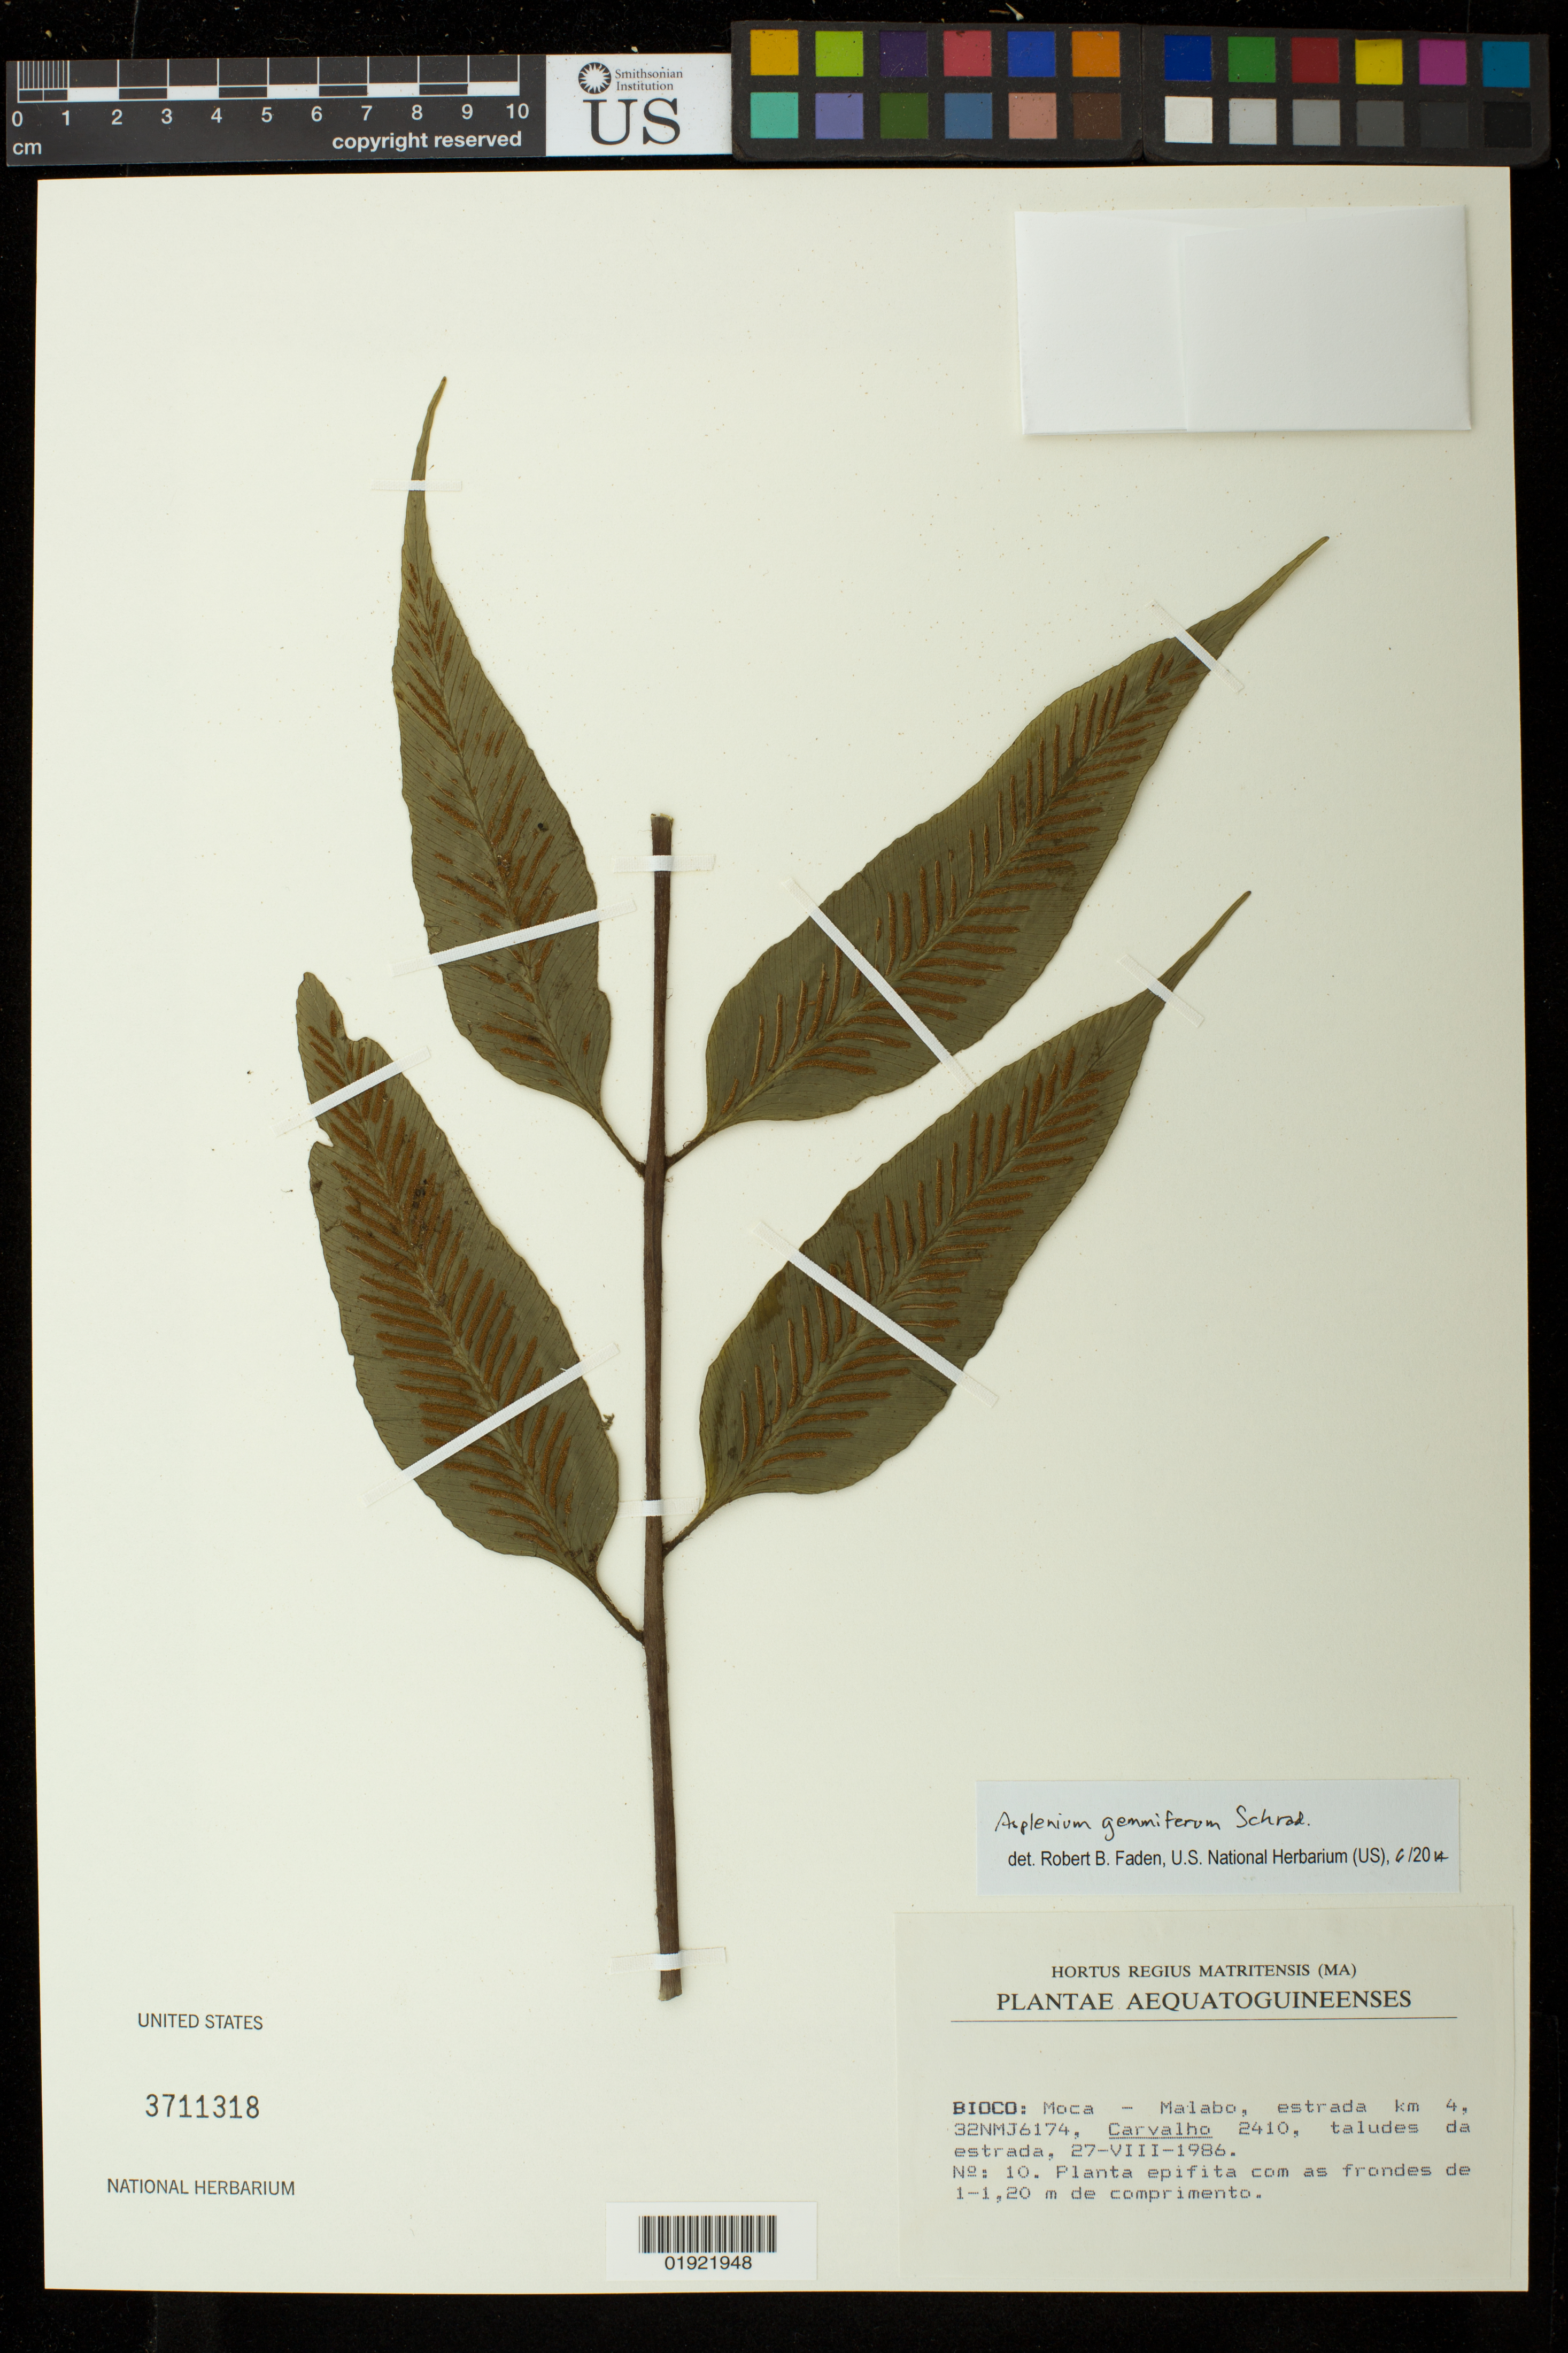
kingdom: Plantae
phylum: Tracheophyta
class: Polypodiopsida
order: Polypodiales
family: Aspleniaceae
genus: Asplenium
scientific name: Asplenium gemmiferum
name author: Schrad.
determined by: Faden, Robert B., (US), Smithsonian Institution - National Museum of Natural History (UNITED STATES)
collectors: Carvalho, --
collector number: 2410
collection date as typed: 27-VIII-1986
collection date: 1986-08-27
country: Equatorial Guinea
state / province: Bioko Norte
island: Bioko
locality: Moca- Malabo, estrada km 4, 32NMJ6174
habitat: taludes da estrada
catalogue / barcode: US 3711318